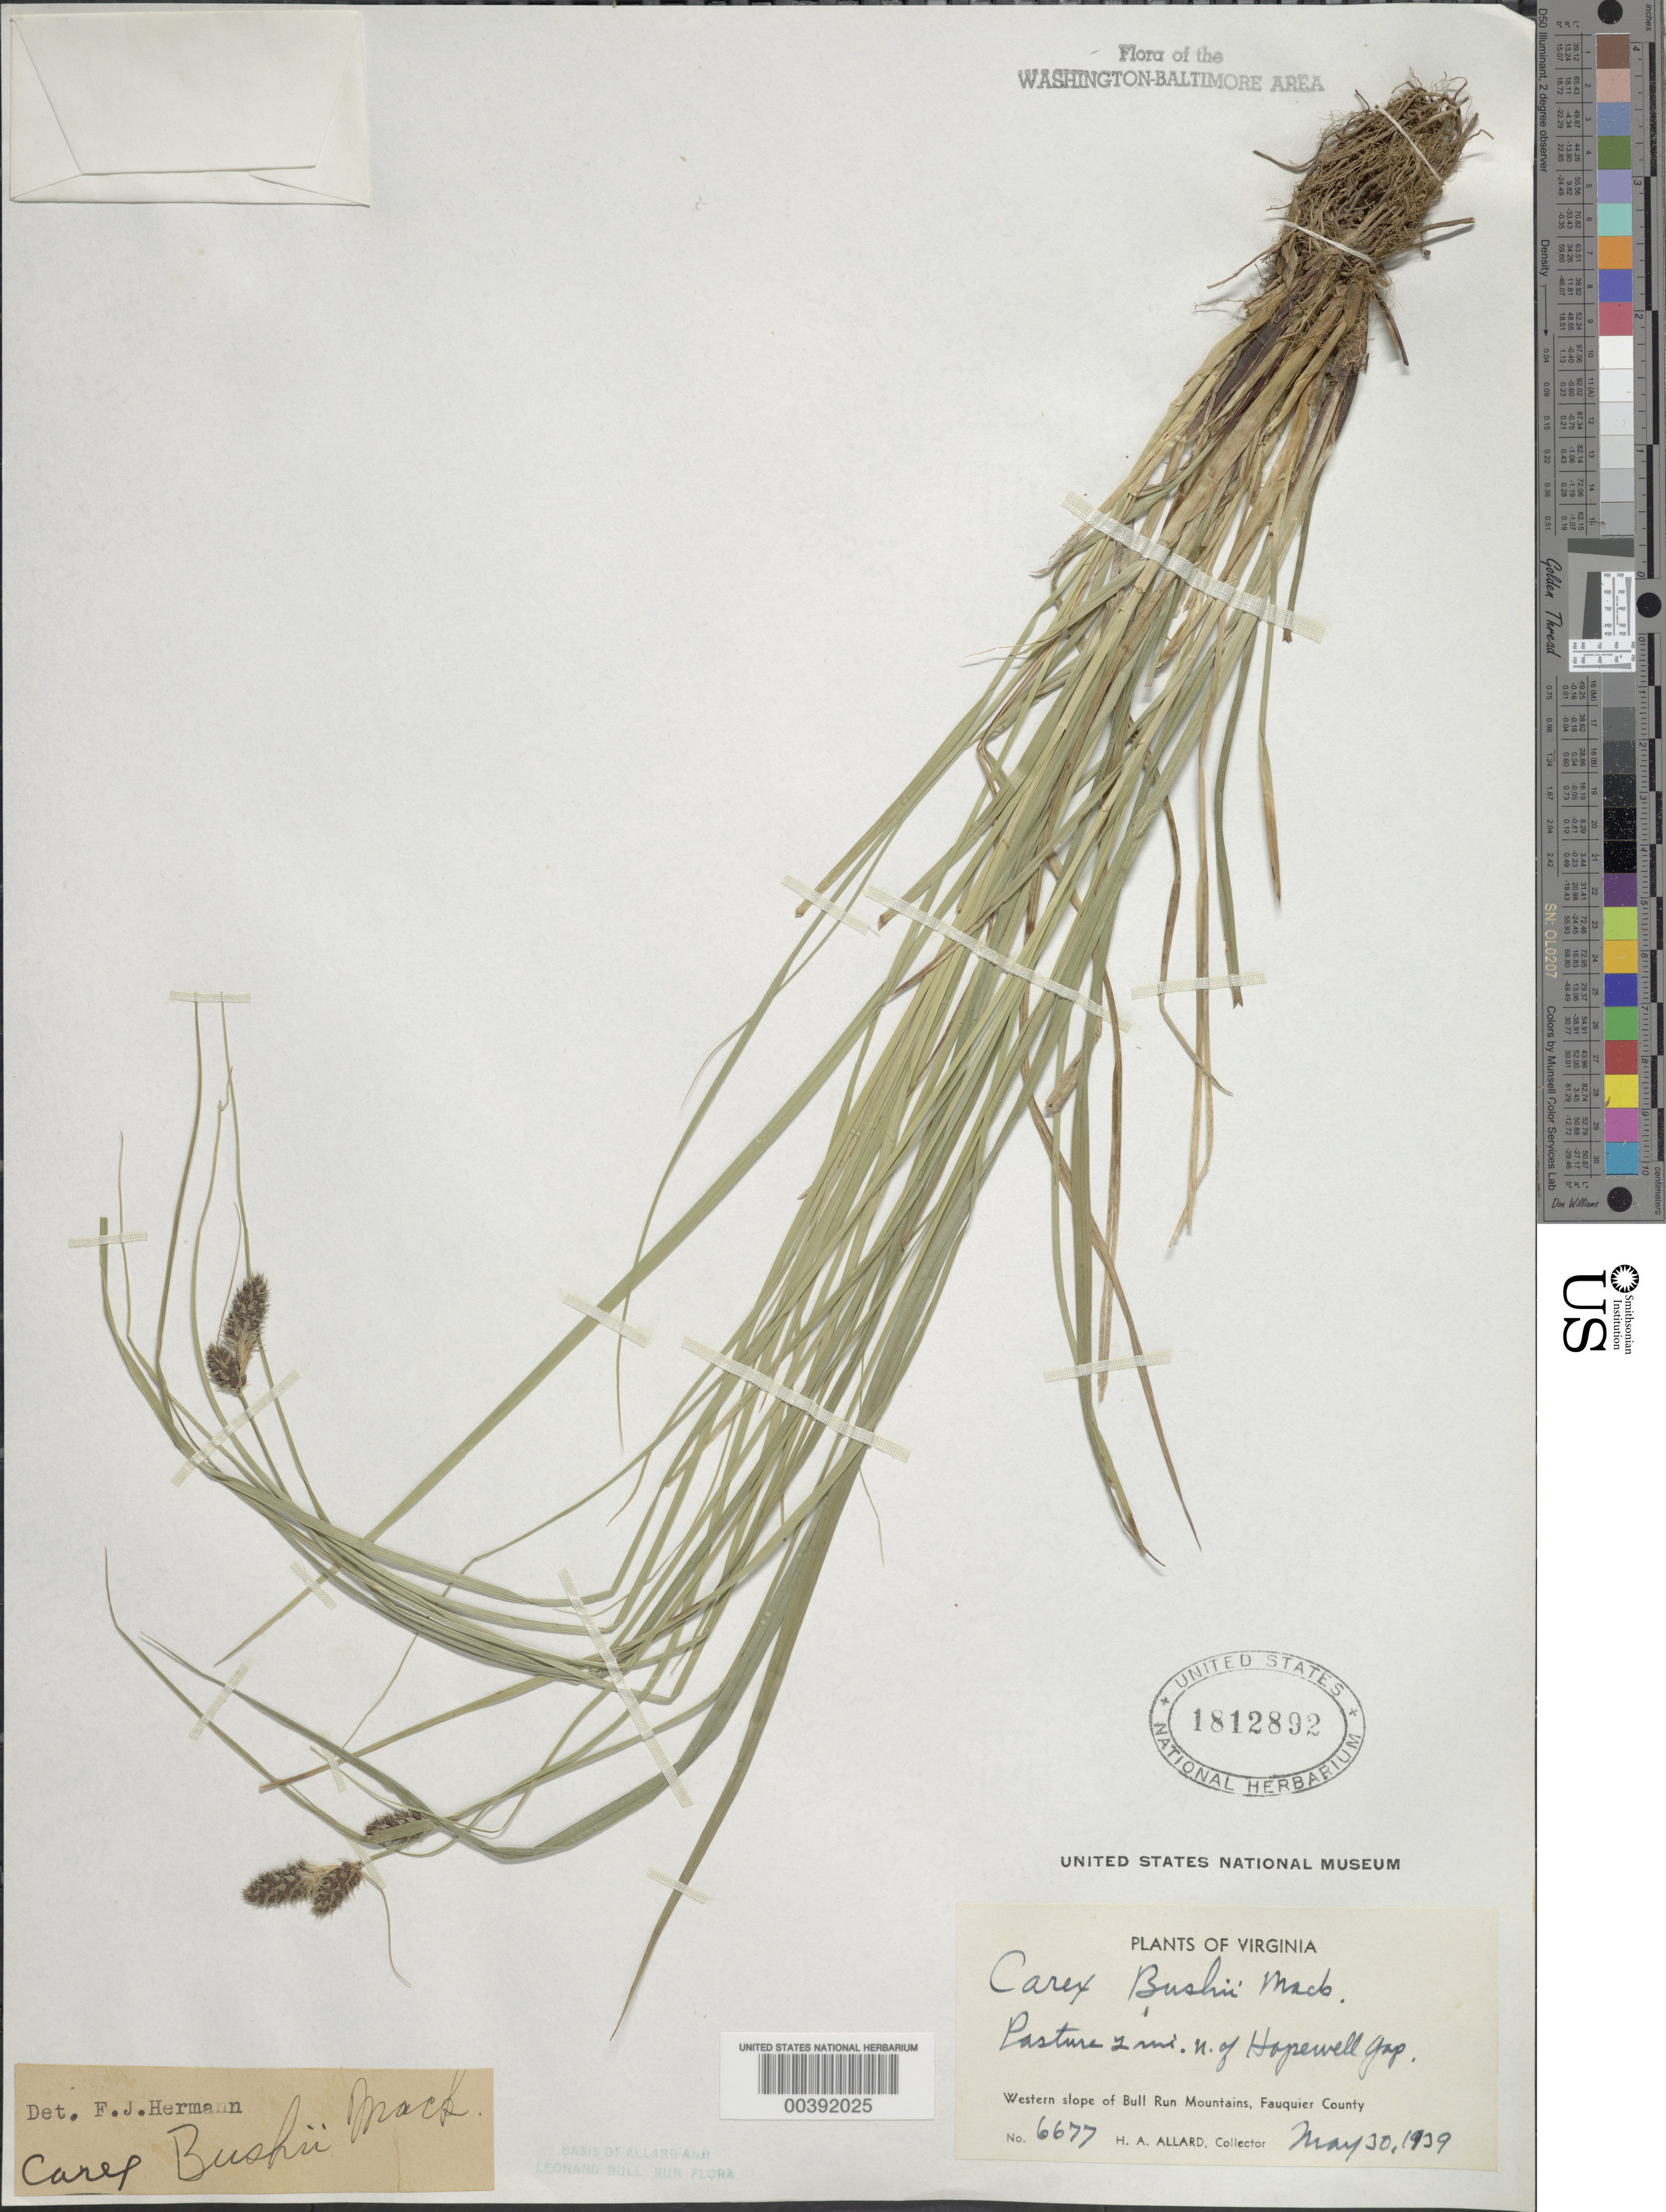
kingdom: Plantae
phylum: Tracheophyta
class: Liliopsida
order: Poales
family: Cyperaceae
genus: Carex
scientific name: Carex bushii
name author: Mack.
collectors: H. A. Allard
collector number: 6677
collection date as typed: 30 May 1939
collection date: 1939-05-30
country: United States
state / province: Virginia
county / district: Fauquier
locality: N of Hopewell Gap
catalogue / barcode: US 1812892